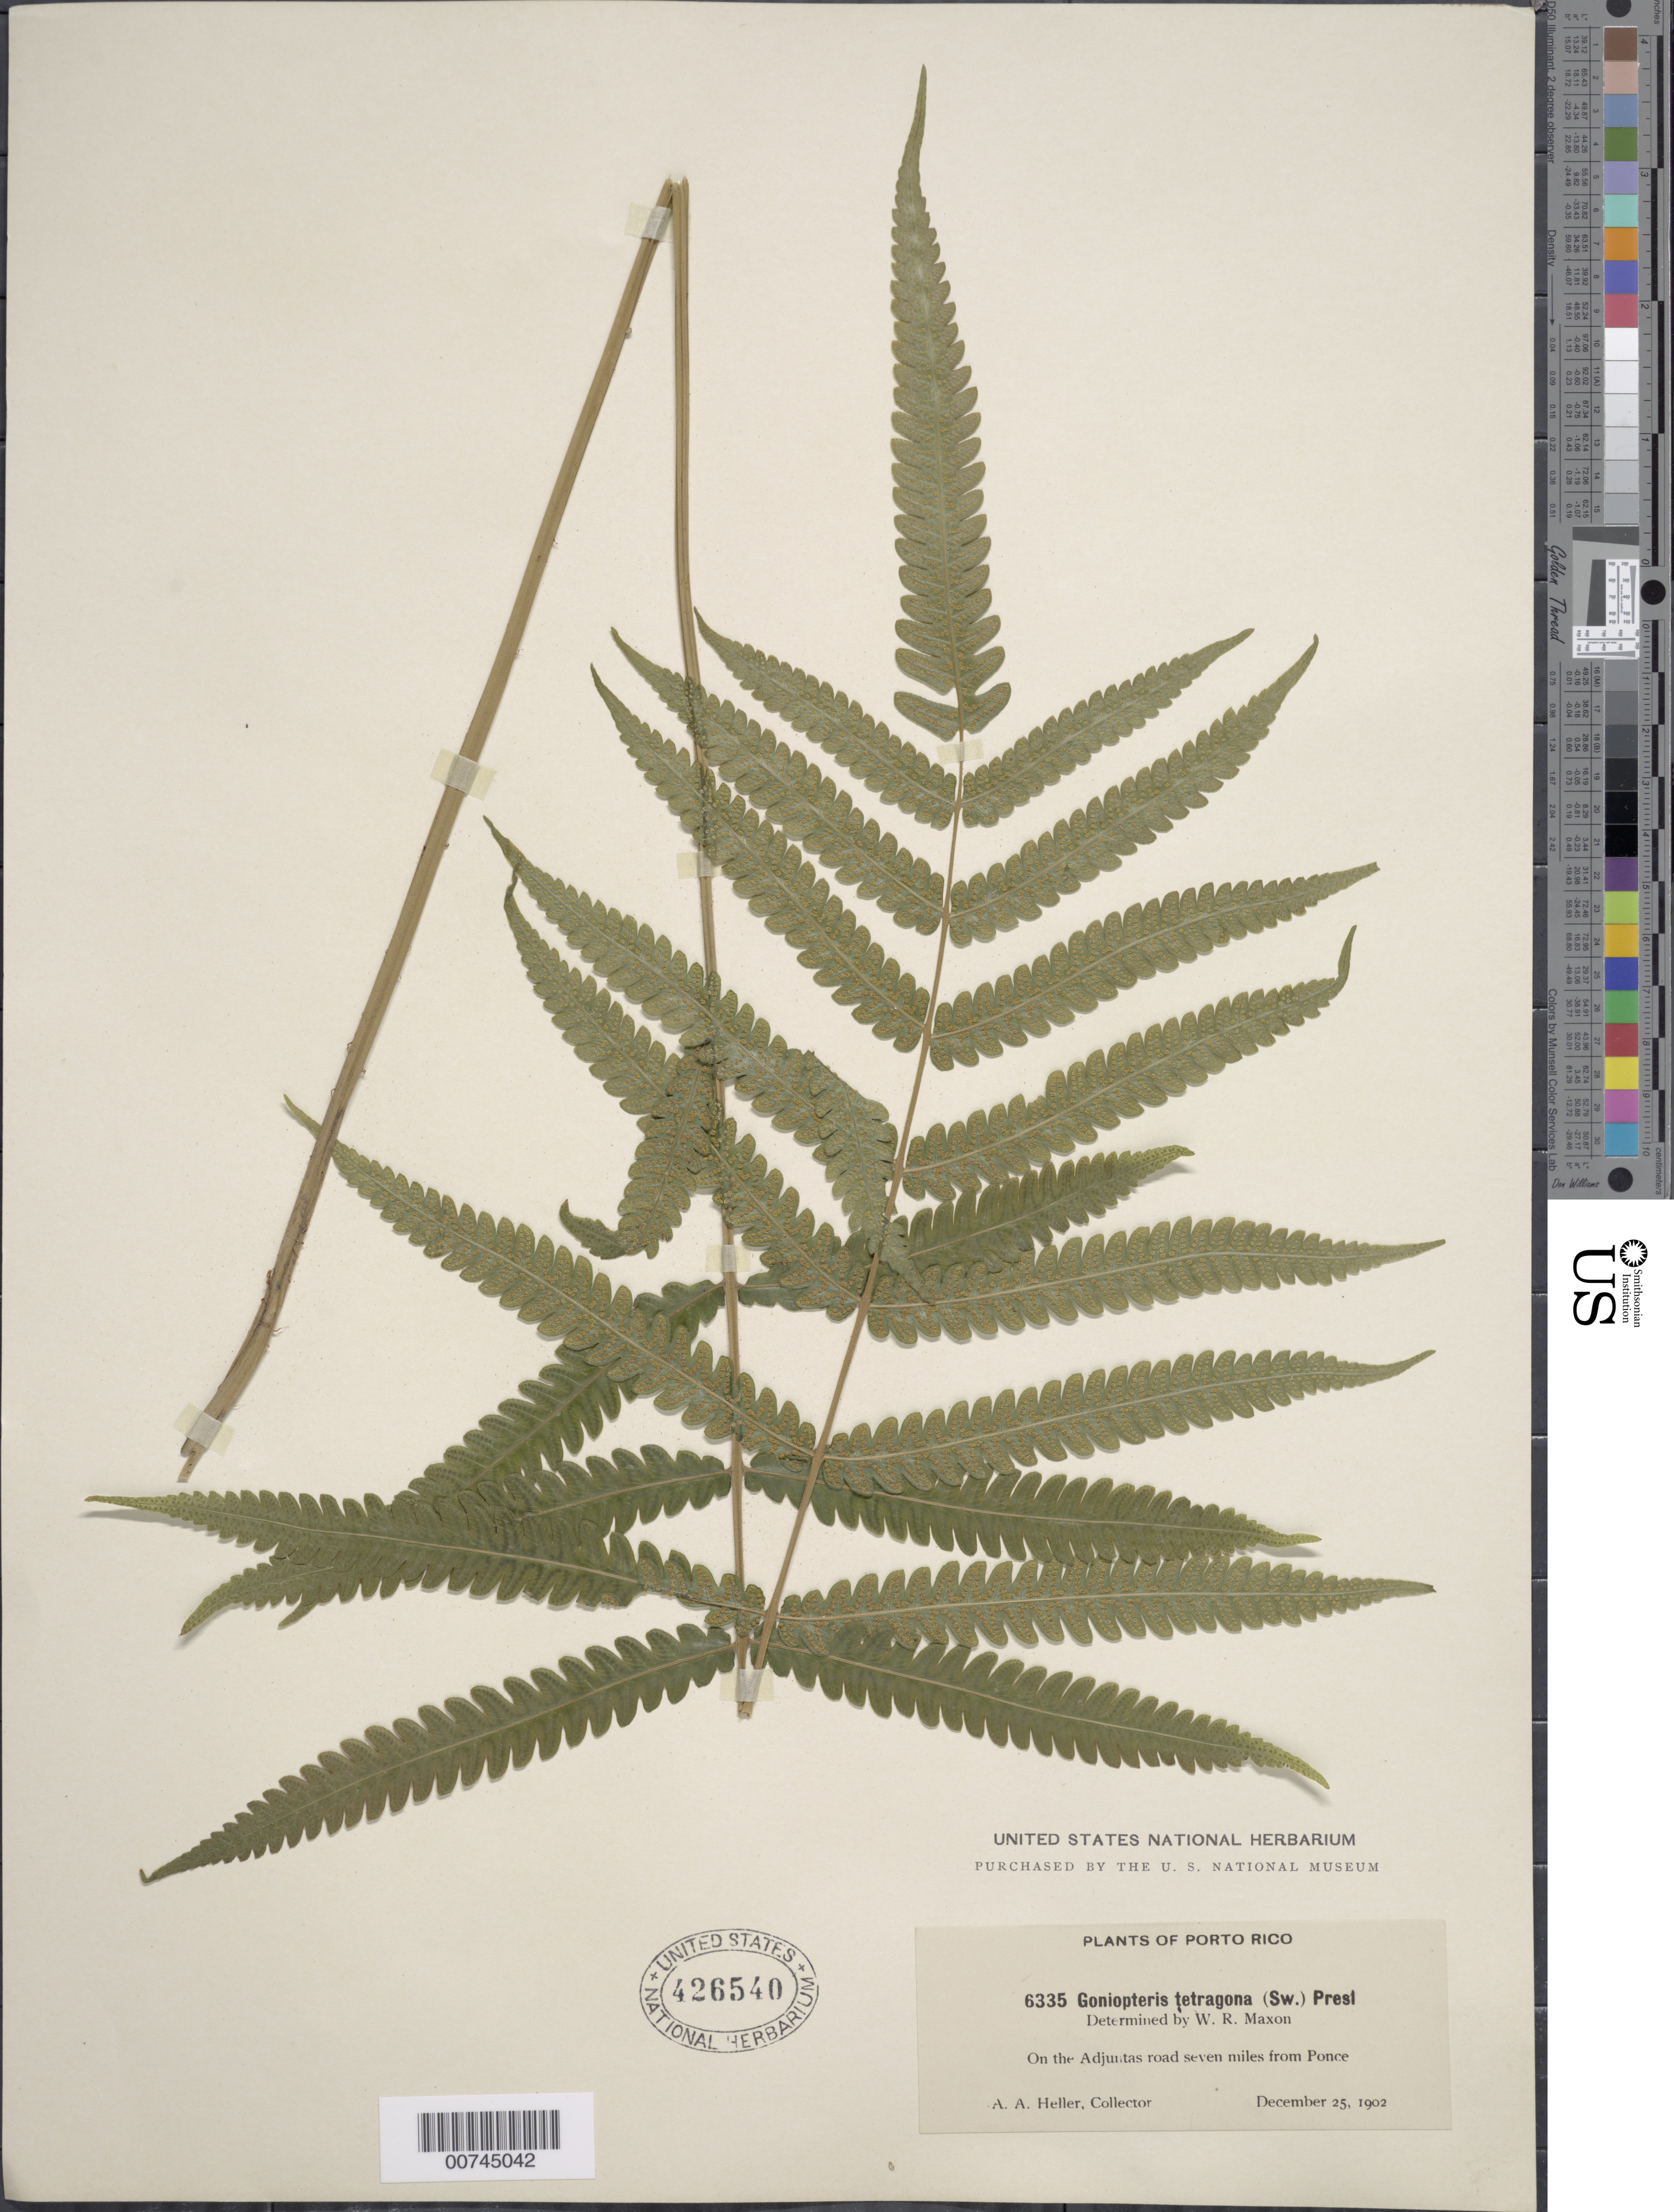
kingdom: Plantae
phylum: Tracheophyta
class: Polypodiopsida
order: Polypodiales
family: Thelypteridaceae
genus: Goniopteris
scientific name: Goniopteris subtetragona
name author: (Link) Vareschi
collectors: A. A. Heller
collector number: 6335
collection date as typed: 25 Dec 1902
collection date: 1902-12-25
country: Puerto Rico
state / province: Ponce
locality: On the Adjuntas road seven miles from Ponce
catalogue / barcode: US 426540